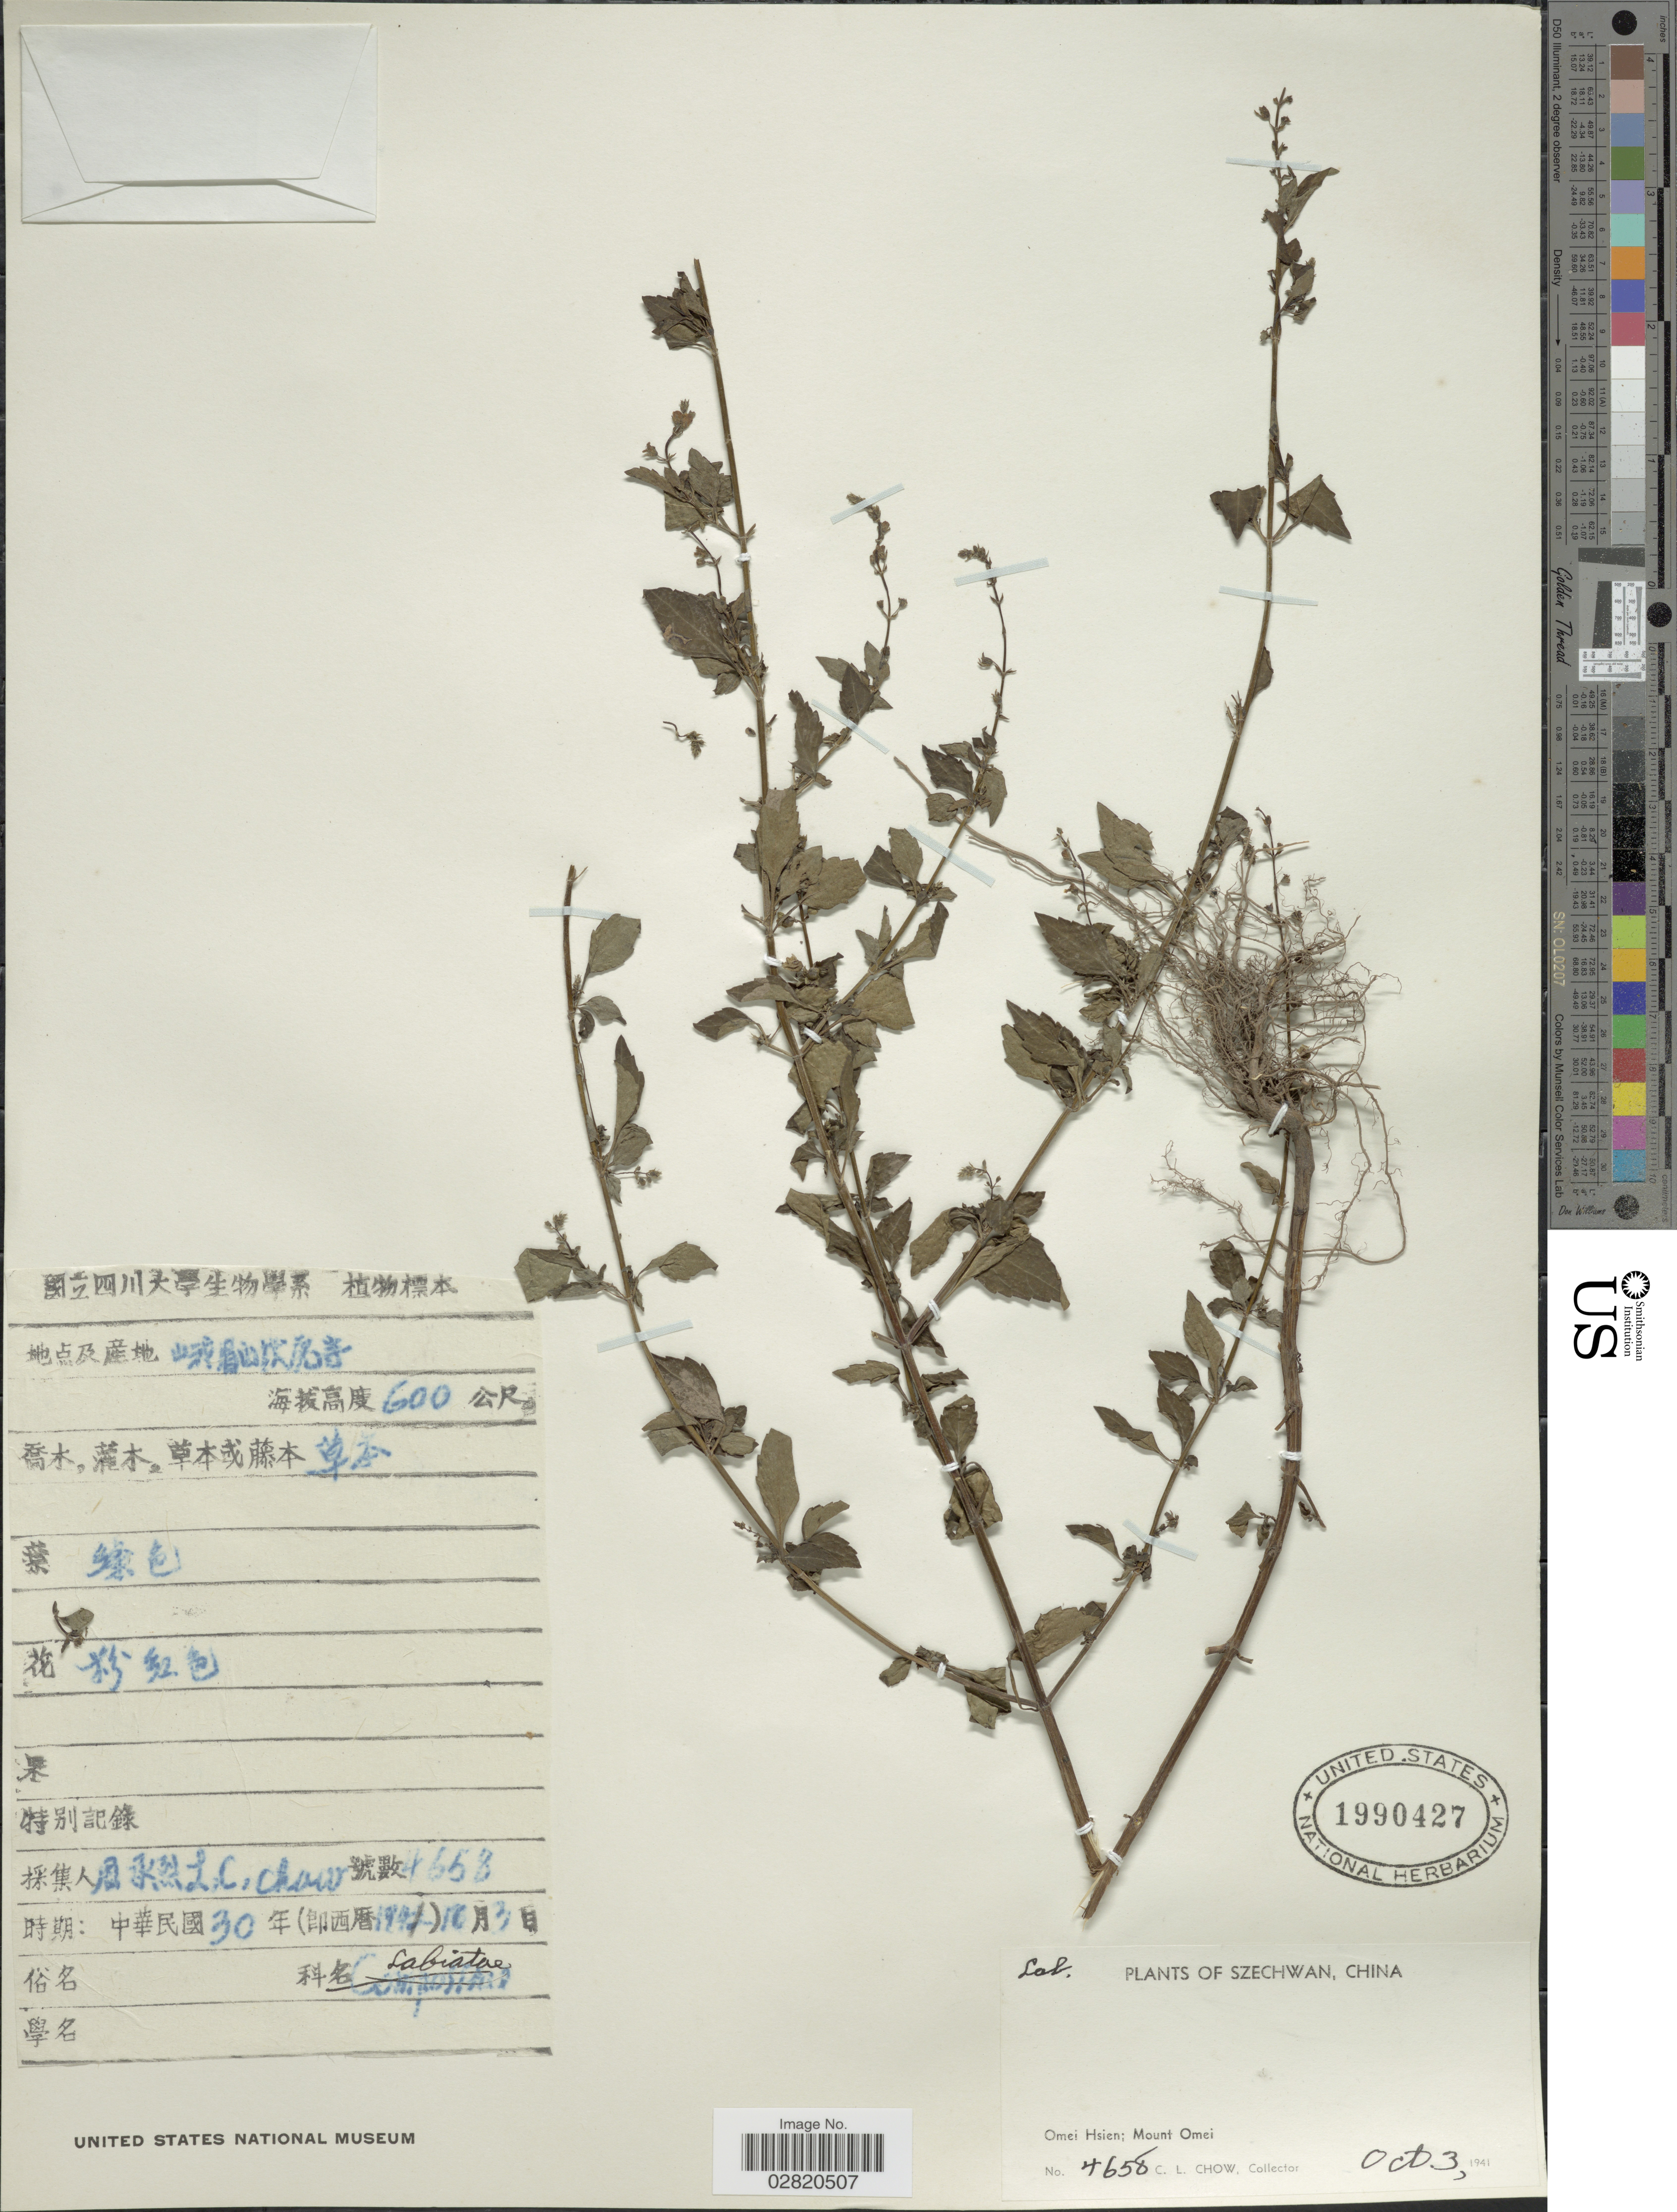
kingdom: Plantae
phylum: Tracheophyta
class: Magnoliopsida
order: Lamiales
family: Lamiaceae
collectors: C. Chow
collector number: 4658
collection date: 1941-10-03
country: China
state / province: Sichuan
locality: Szechwan. Omei Hsien; Mount Omei.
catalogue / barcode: US 1990427